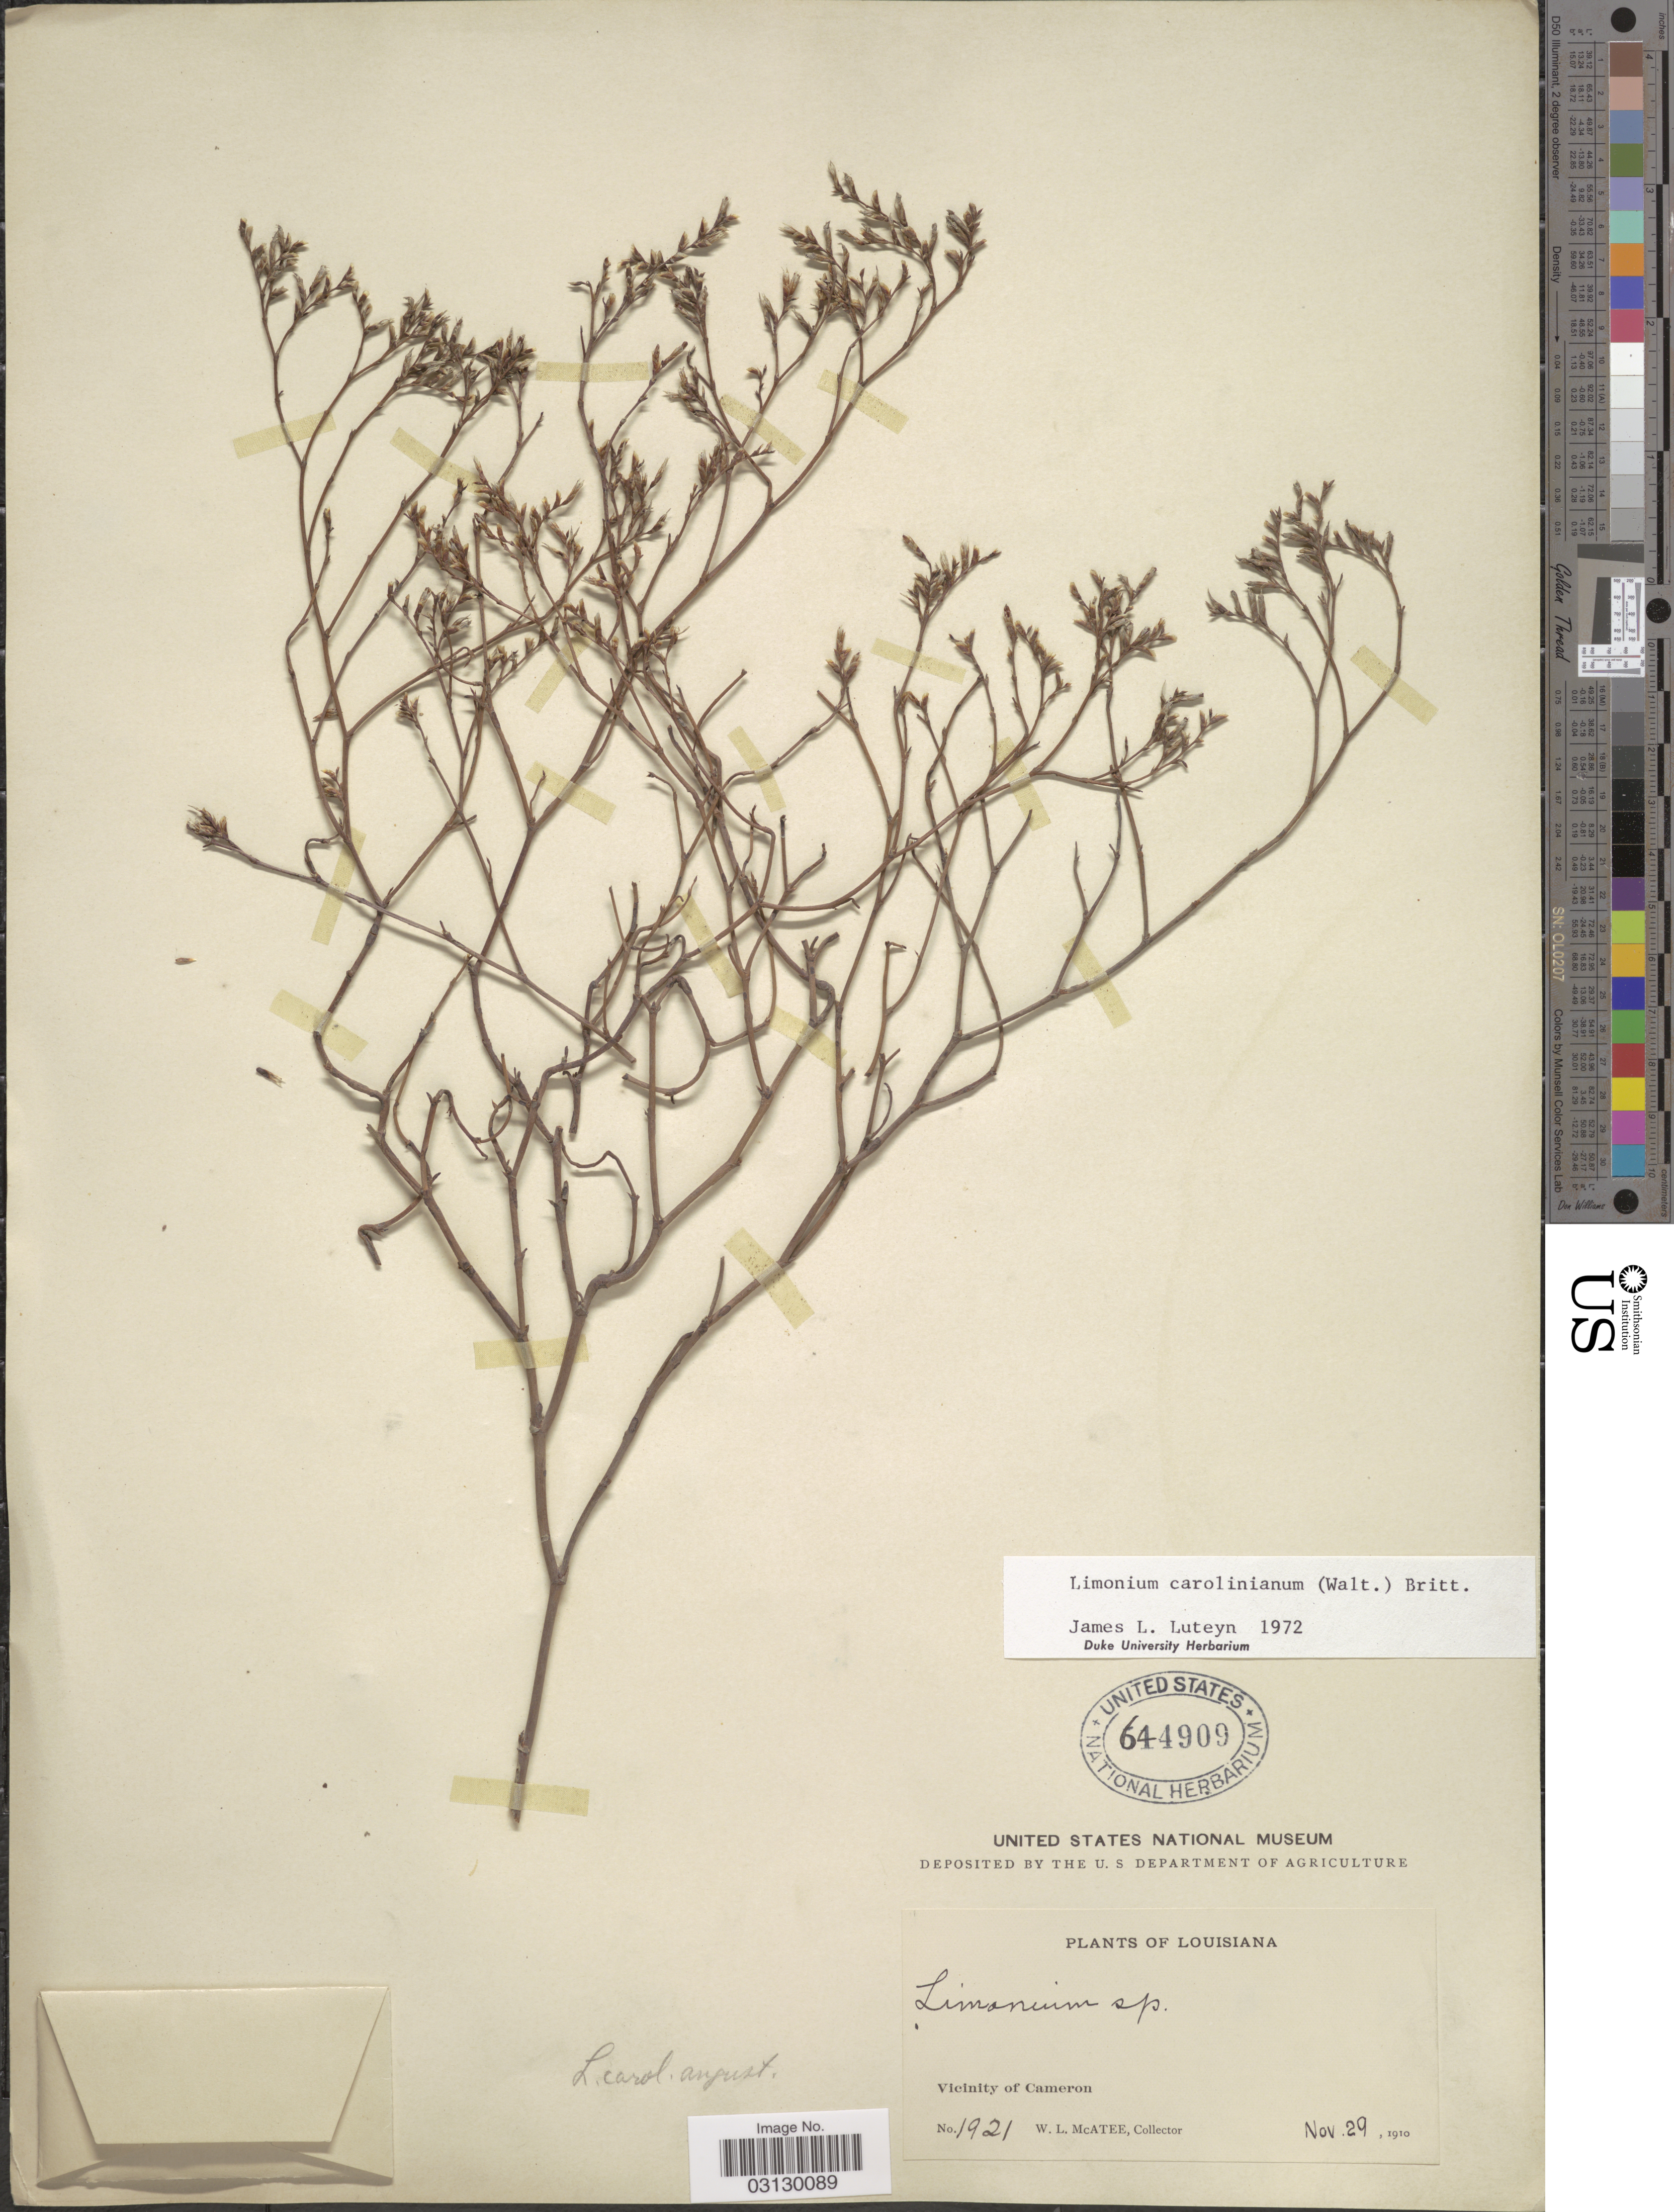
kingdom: Plantae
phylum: Tracheophyta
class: Magnoliopsida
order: Caryophyllales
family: Plumbaginaceae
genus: Limonium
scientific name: Limonium carolinianum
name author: (Walter) Britton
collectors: W. McAtee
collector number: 1921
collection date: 1910-11-29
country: United States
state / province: Louisiana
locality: Vicinity of Cameron.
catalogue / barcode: US 644909